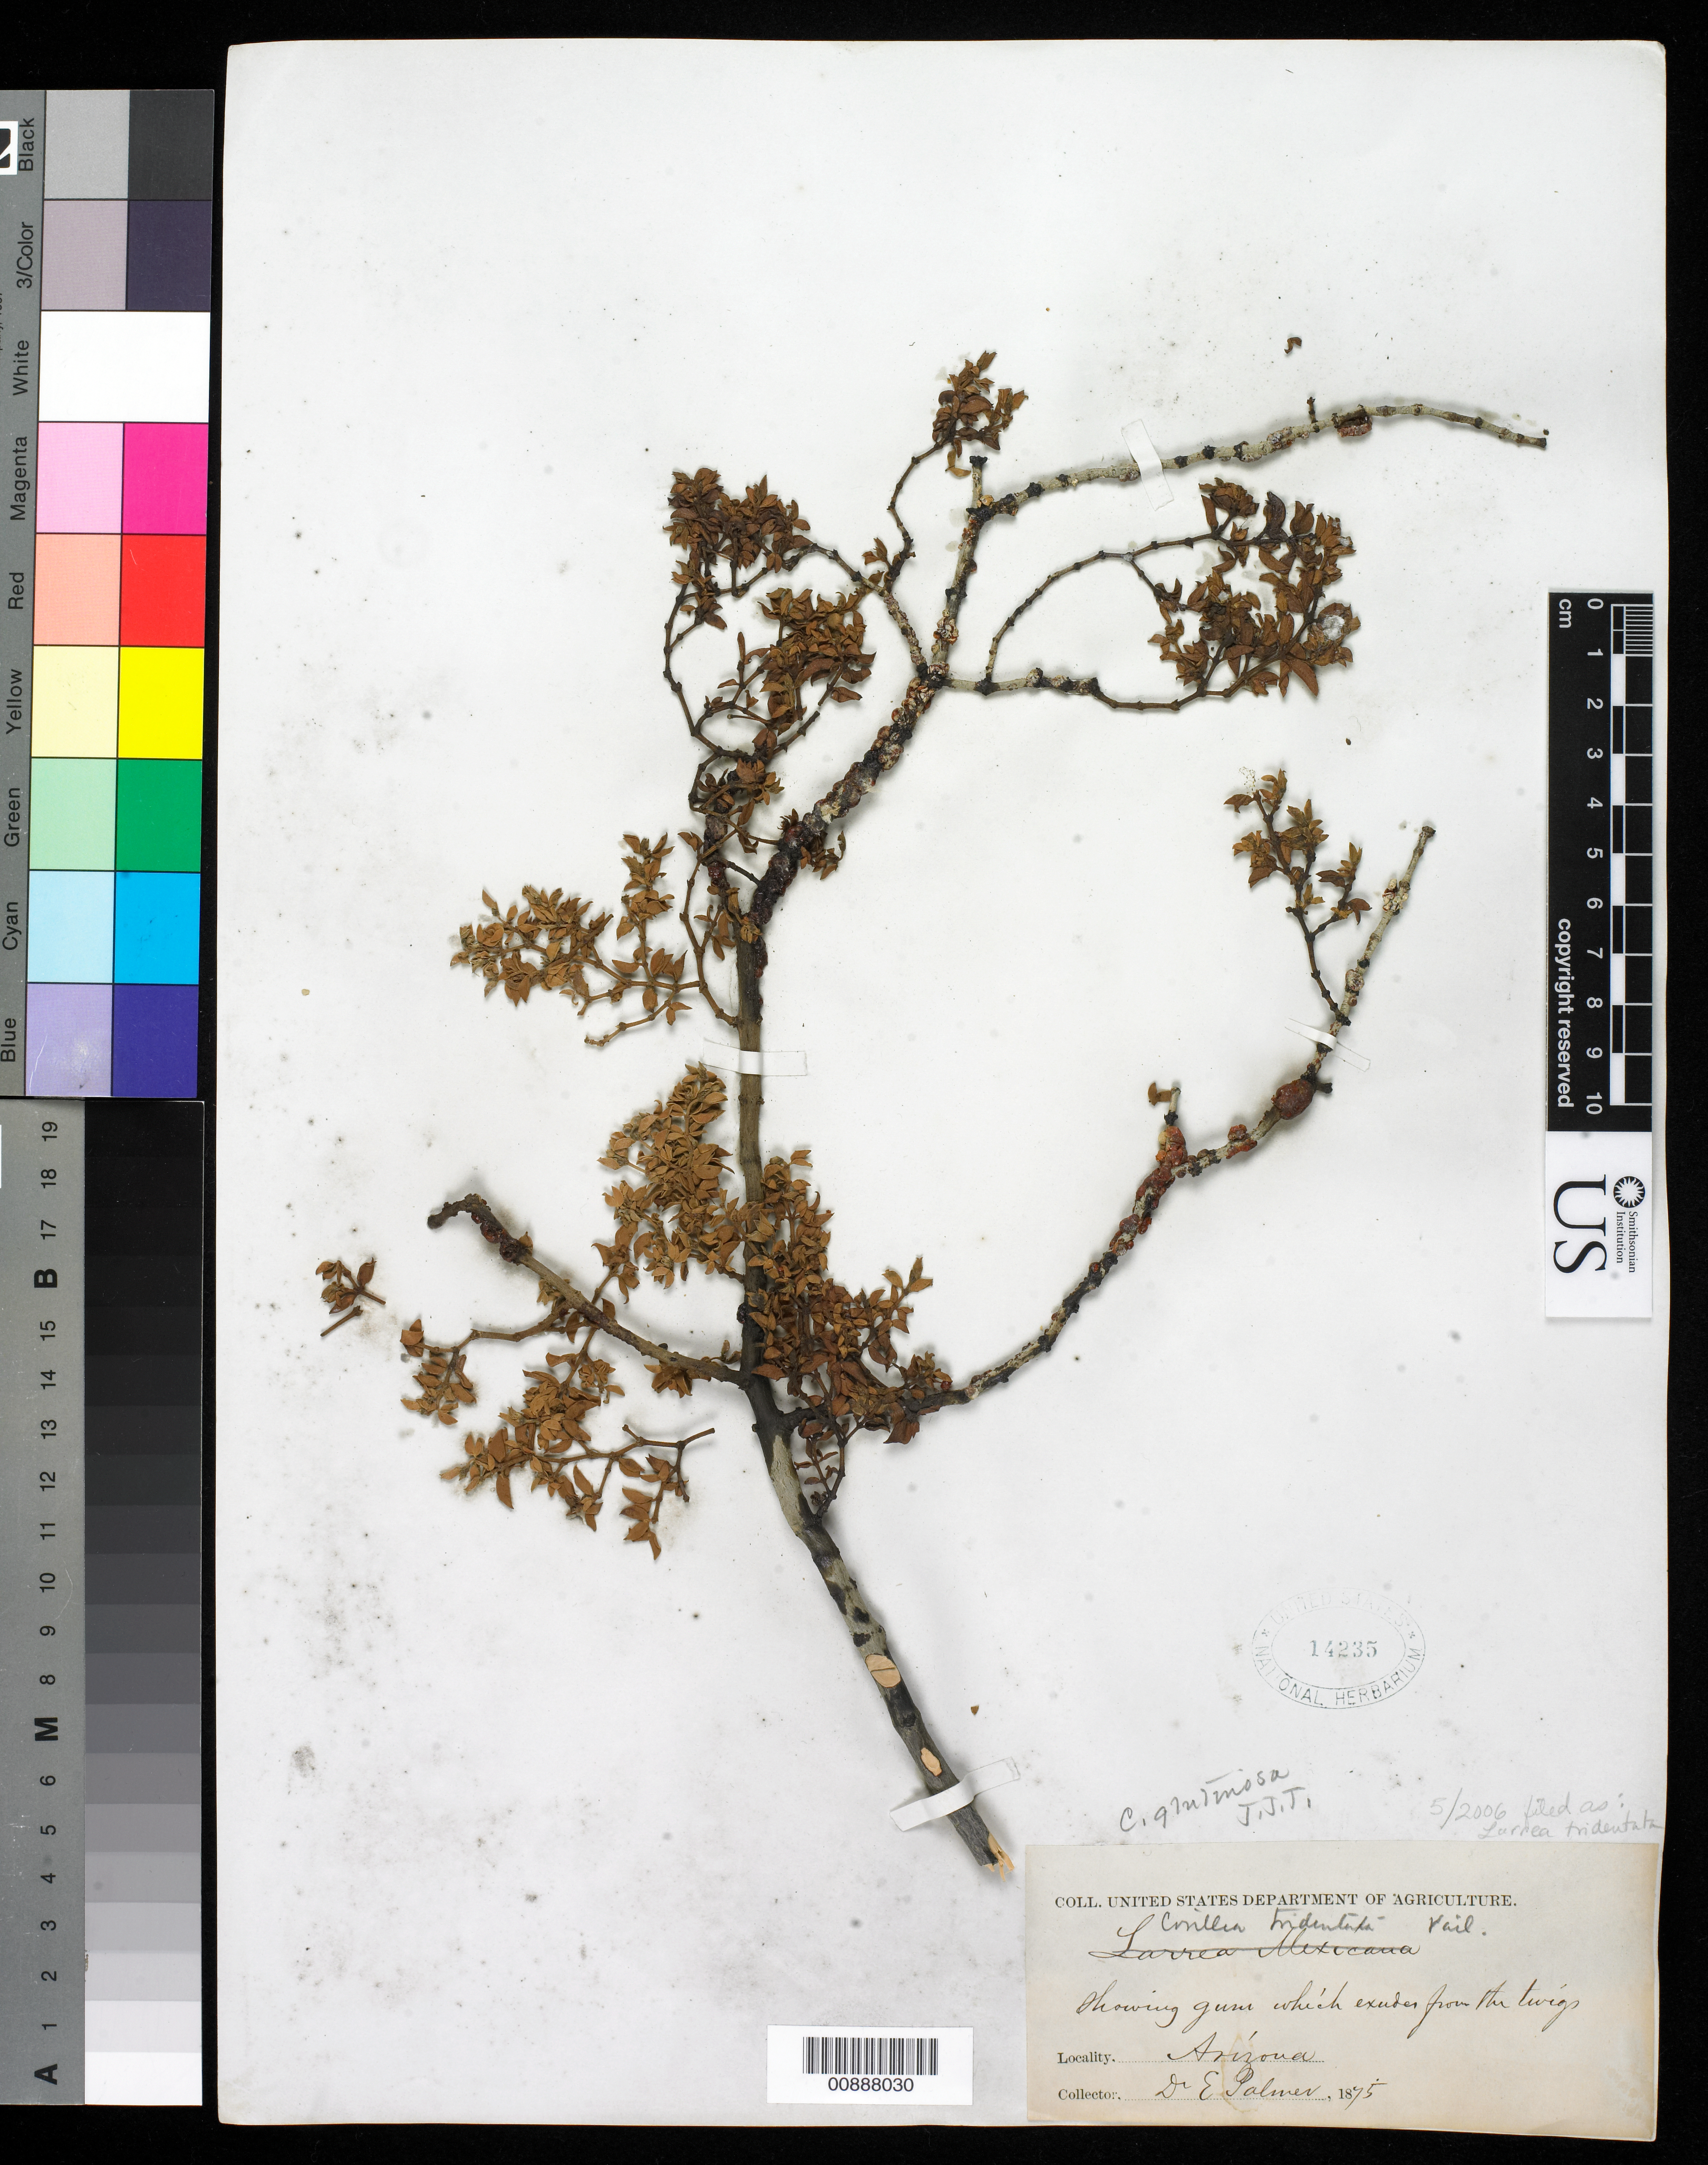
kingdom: Plantae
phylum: Tracheophyta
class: Magnoliopsida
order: Zygophyllales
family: Zygophyllaceae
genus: Larrea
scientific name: Larrea tridentata var. tridentata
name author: (Sessé & Moc. ex DC.) Coville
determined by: Strong, M. T., (US), Smithsonian Institution - National Museum of Natural History (UNITED STATES)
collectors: E. Palmer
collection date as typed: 1875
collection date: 1875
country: United States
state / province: Arizona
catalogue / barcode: US 14235